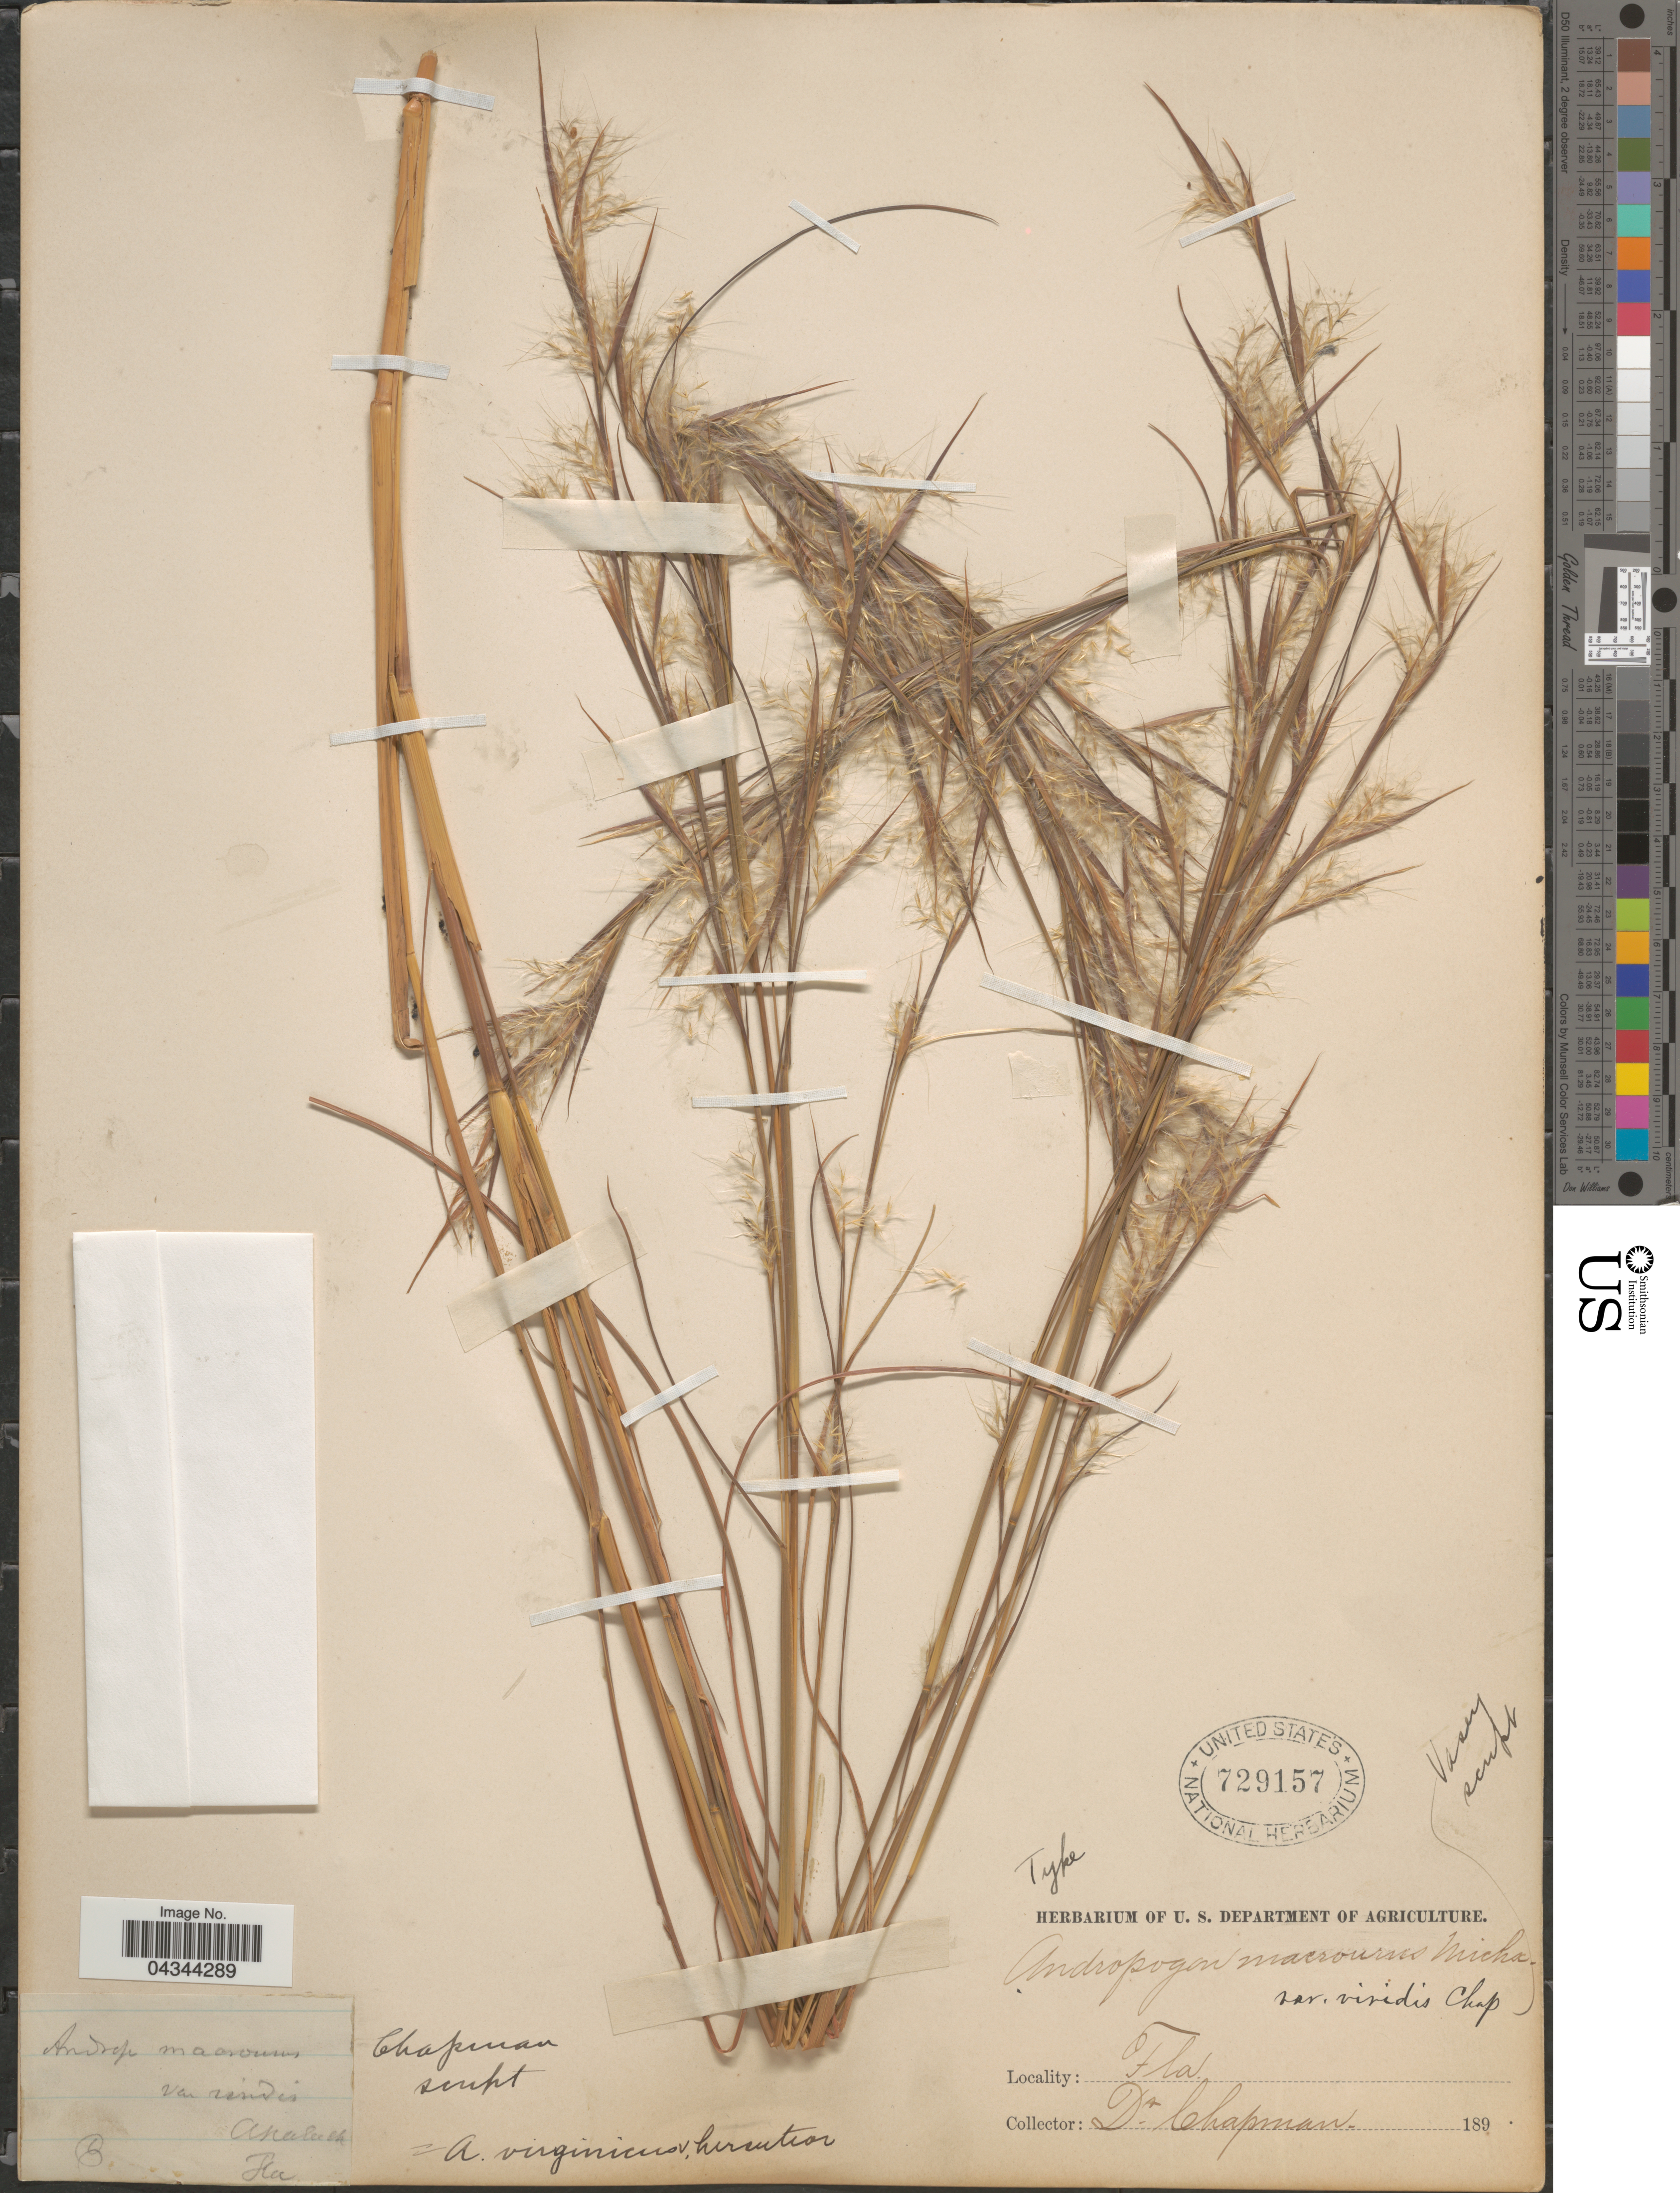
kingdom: Plantae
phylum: Tracheophyta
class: Liliopsida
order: Poales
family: Poaceae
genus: Andropogon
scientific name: Andropogon virginicus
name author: L.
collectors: A. Chapman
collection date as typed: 189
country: United States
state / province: Florida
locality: Apalach.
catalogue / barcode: US 729157